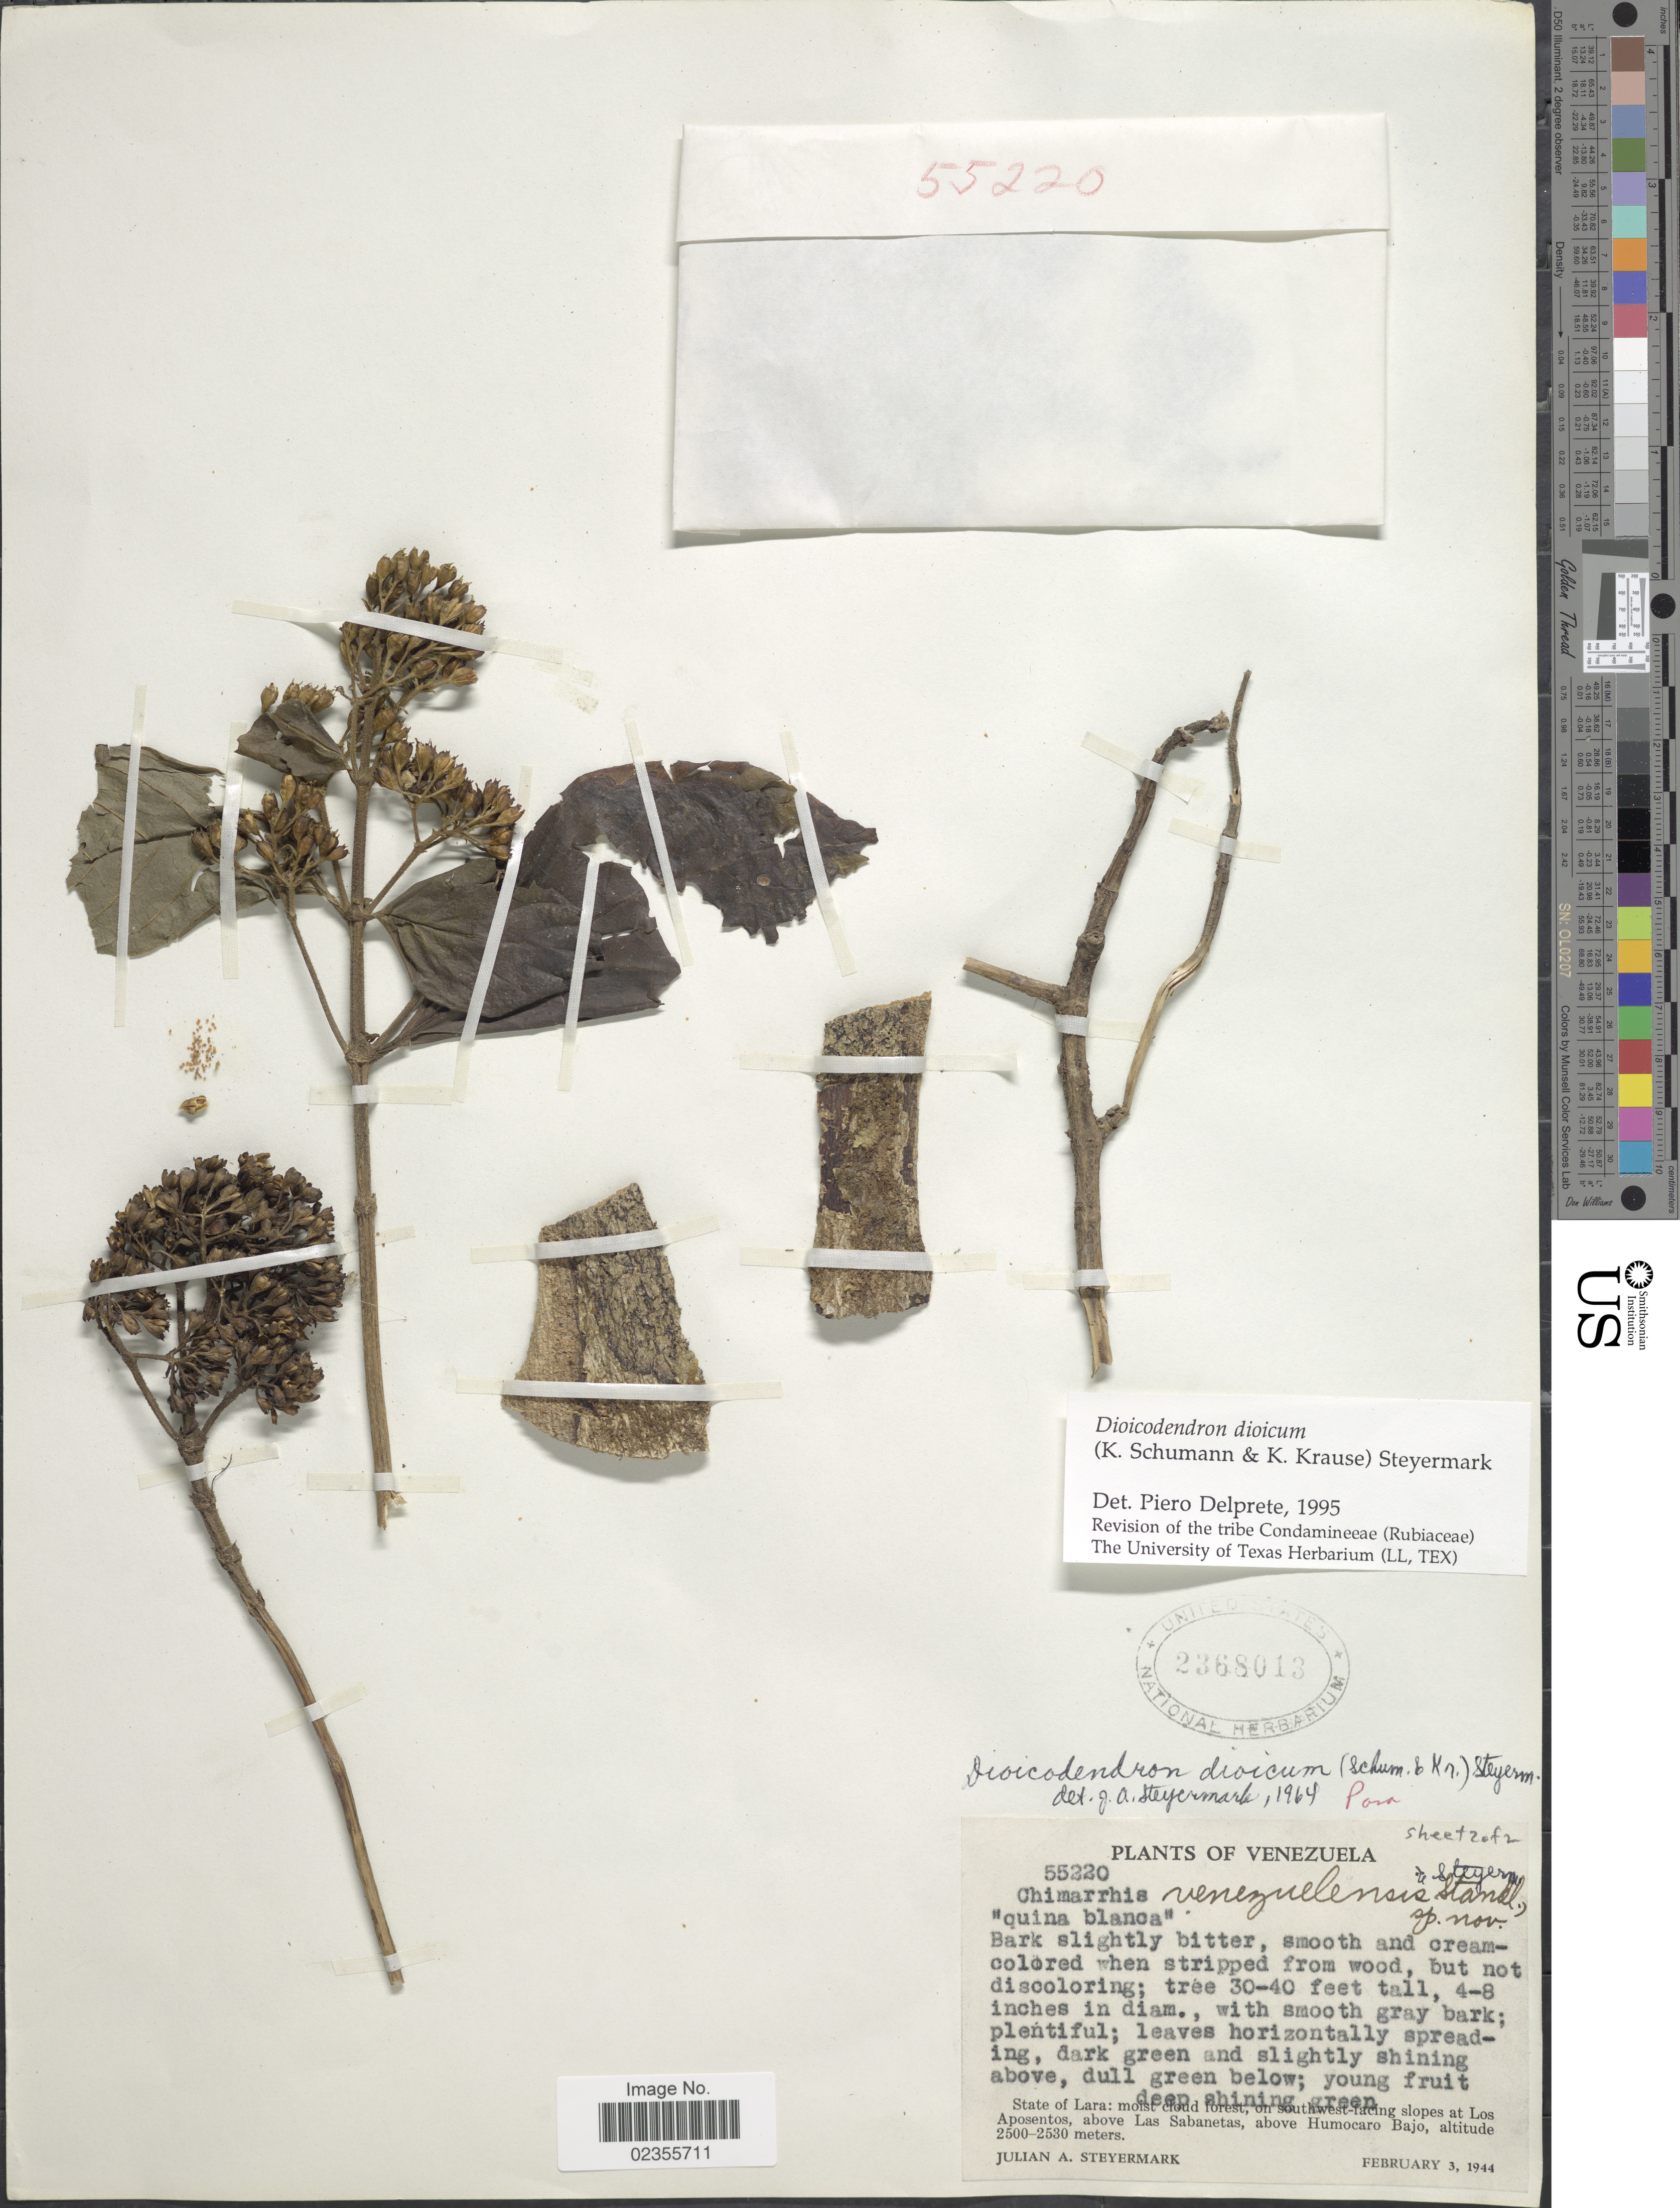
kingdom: Plantae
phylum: Tracheophyta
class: Magnoliopsida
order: Gentianales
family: Rubiaceae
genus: Dioicodendron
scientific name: Dioicodendron dioicum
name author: (K. Schum. & Krause) Steyerm.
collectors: J. Steyermark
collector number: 55220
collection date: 1944-02-03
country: Venezuela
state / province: Lara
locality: Moist cloud forest, on southwest-facing slopes at Los Aposentos, above Las Sabanetas, above Humocaro Bajo.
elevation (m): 2500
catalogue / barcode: US 2368013